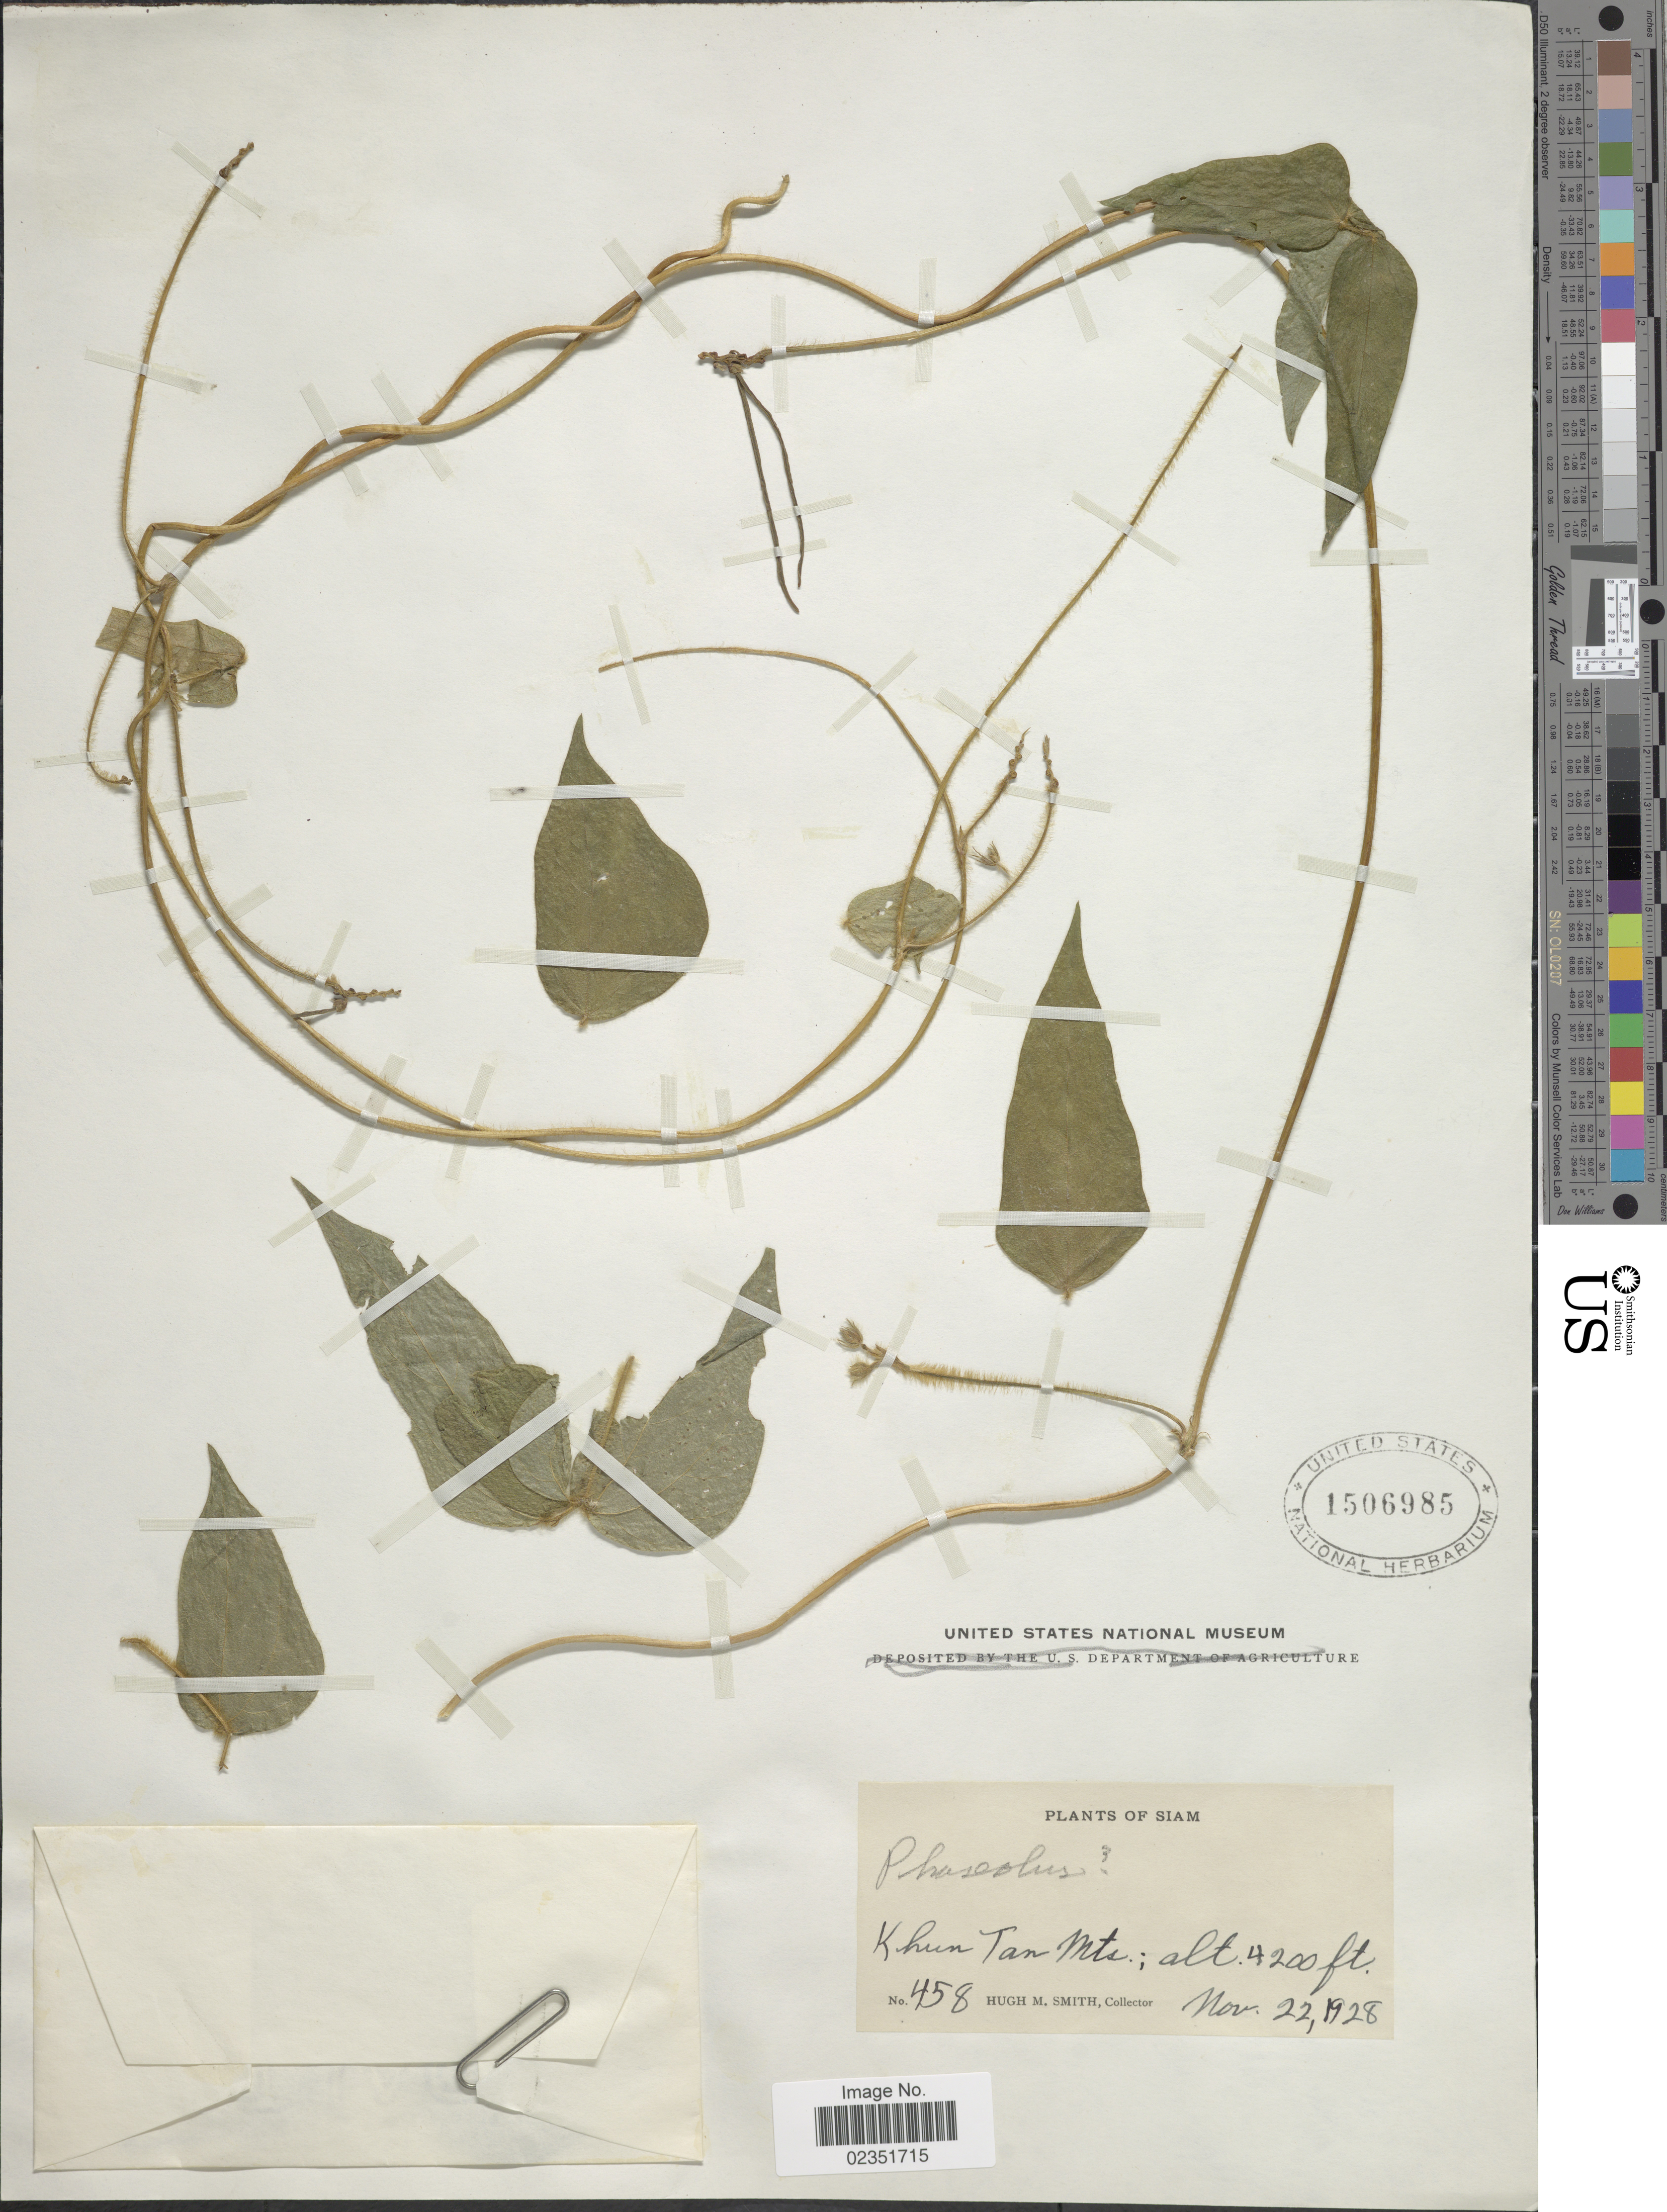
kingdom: Plantae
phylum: Tracheophyta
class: Magnoliopsida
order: Fabales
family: Fabaceae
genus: Phaseolus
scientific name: Phaseolus sp.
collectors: H. M. Smith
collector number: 458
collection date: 1928-11-22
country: Thailand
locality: Khun Tan Mts.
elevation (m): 1280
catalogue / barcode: US 1506985